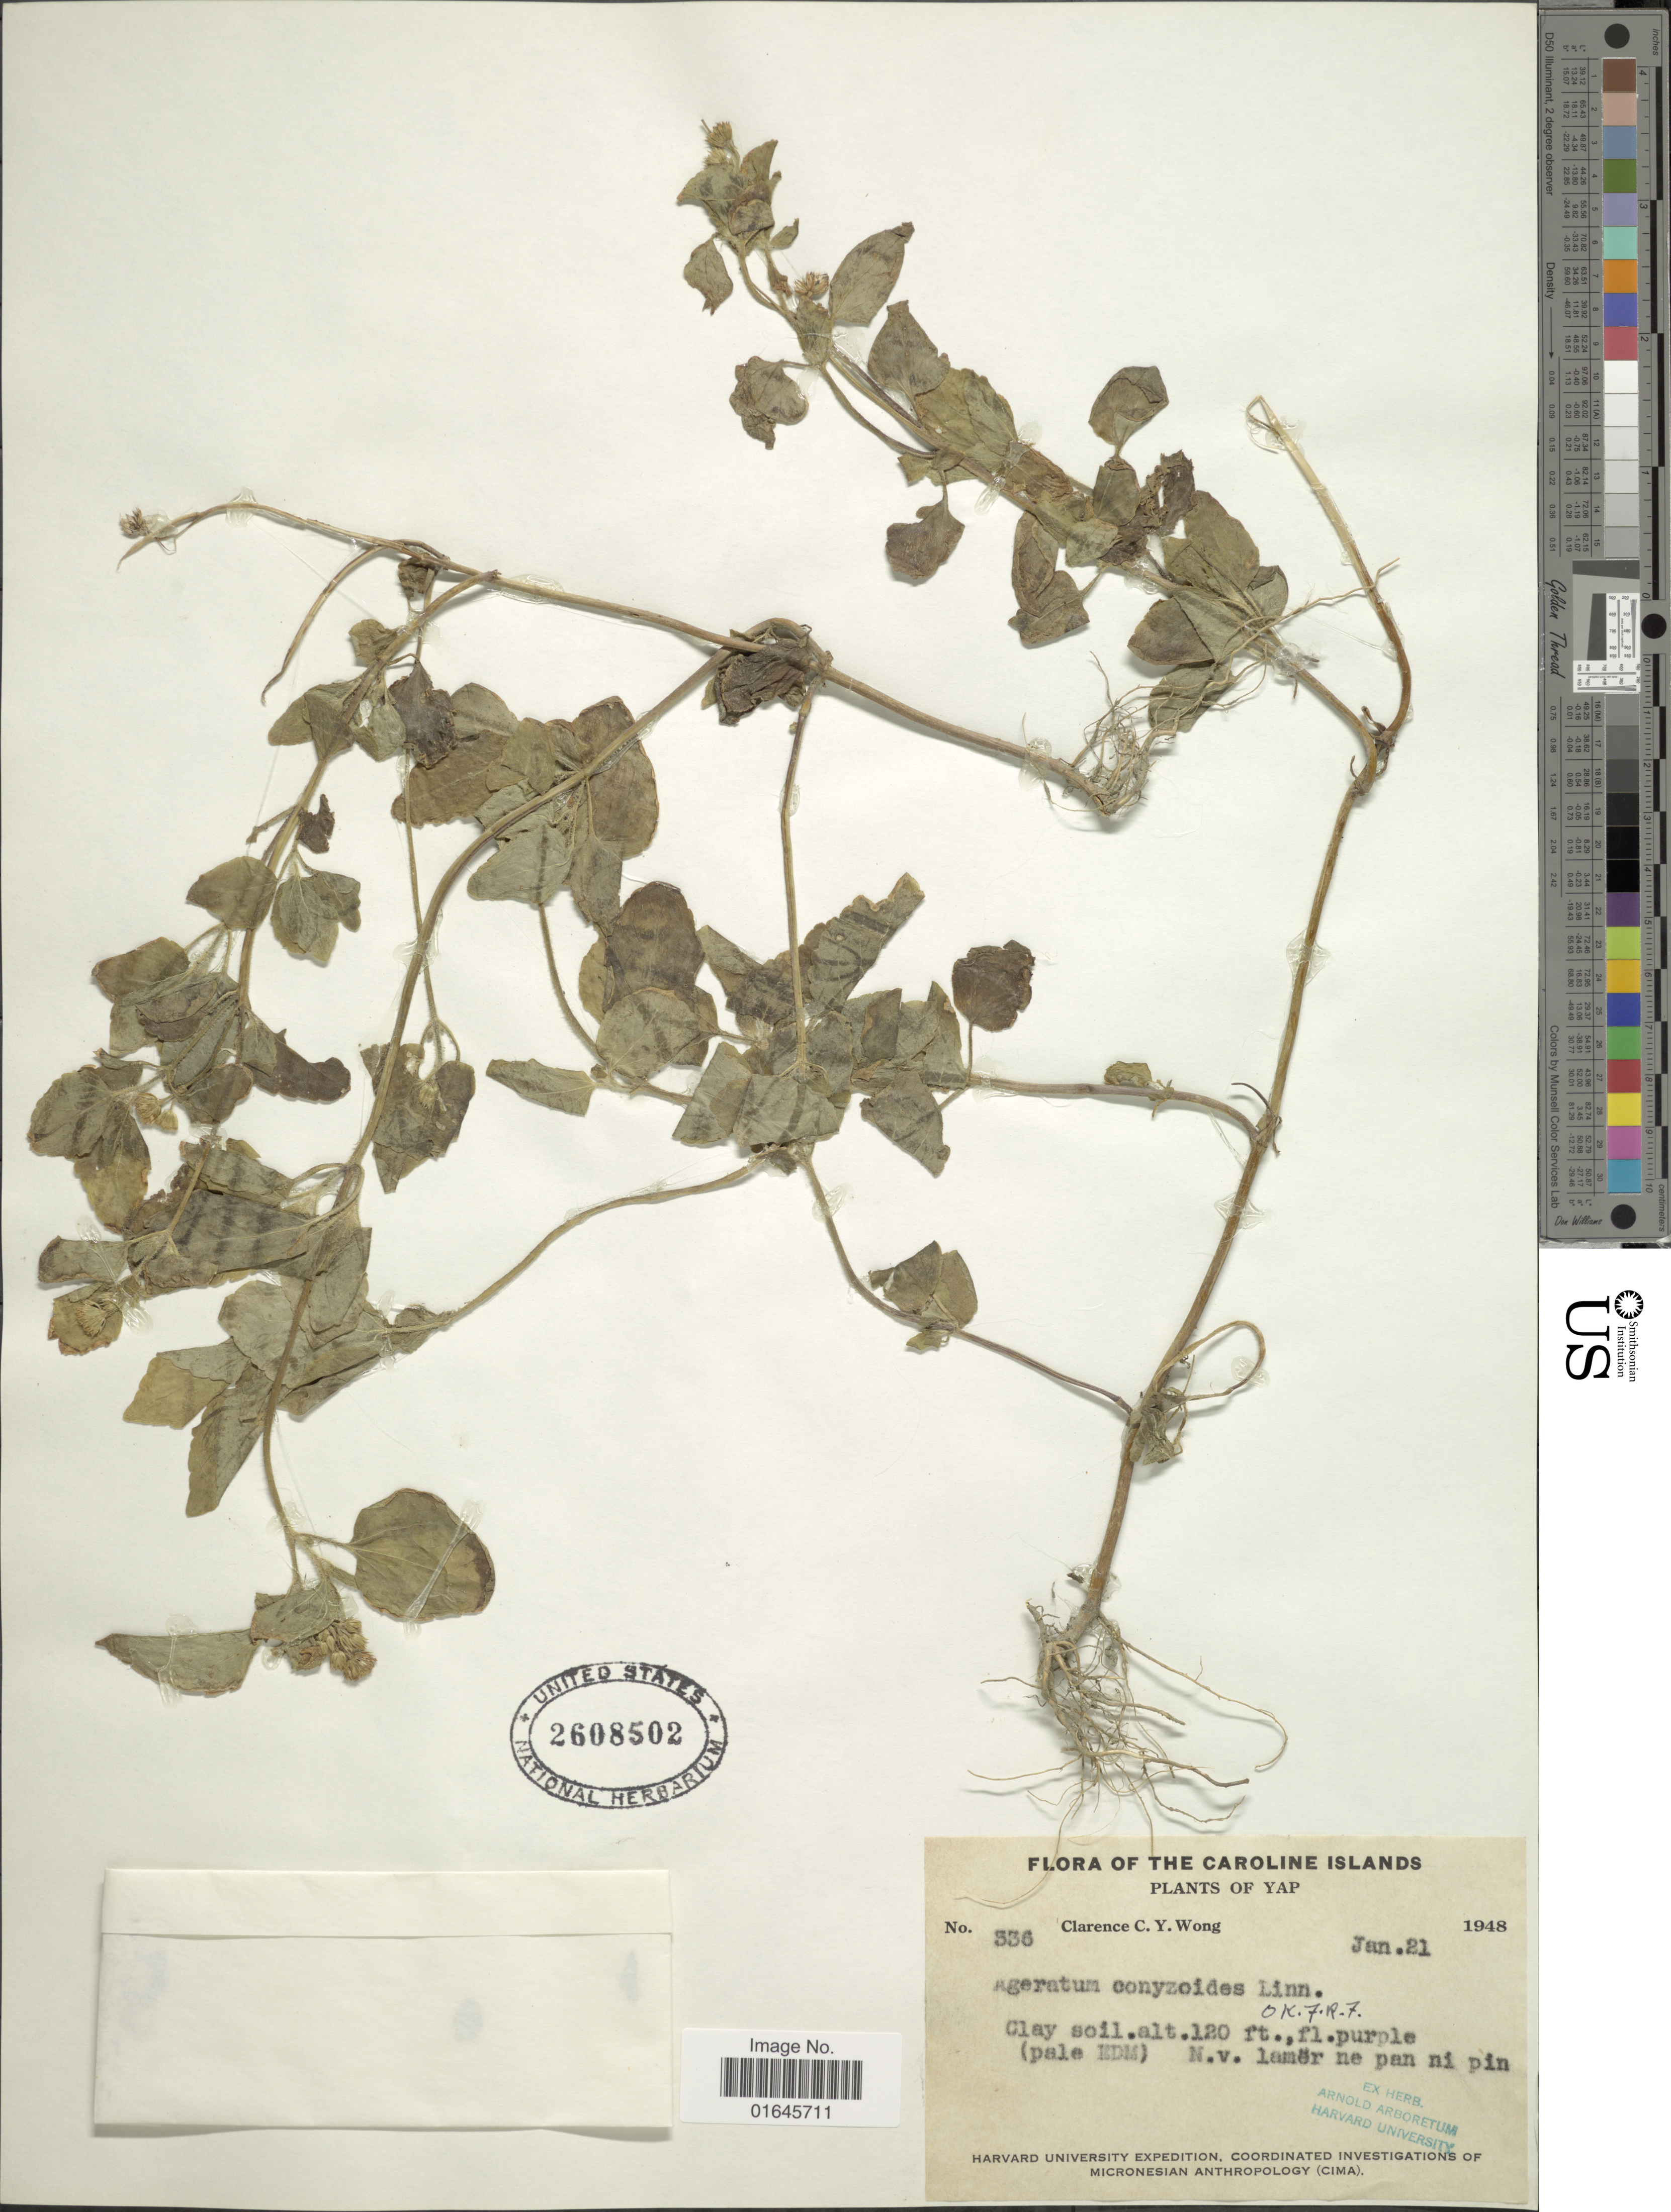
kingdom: Plantae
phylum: Tracheophyta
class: Magnoliopsida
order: Asterales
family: Asteraceae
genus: Ageratum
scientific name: Ageratum conyzoides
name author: L.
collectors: C. Wong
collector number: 336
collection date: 1948-01-21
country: Micronesia, Federated States of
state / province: Yap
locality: N.v. lamer ne pan ni pin [interpreted]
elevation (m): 37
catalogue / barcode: US 2608502